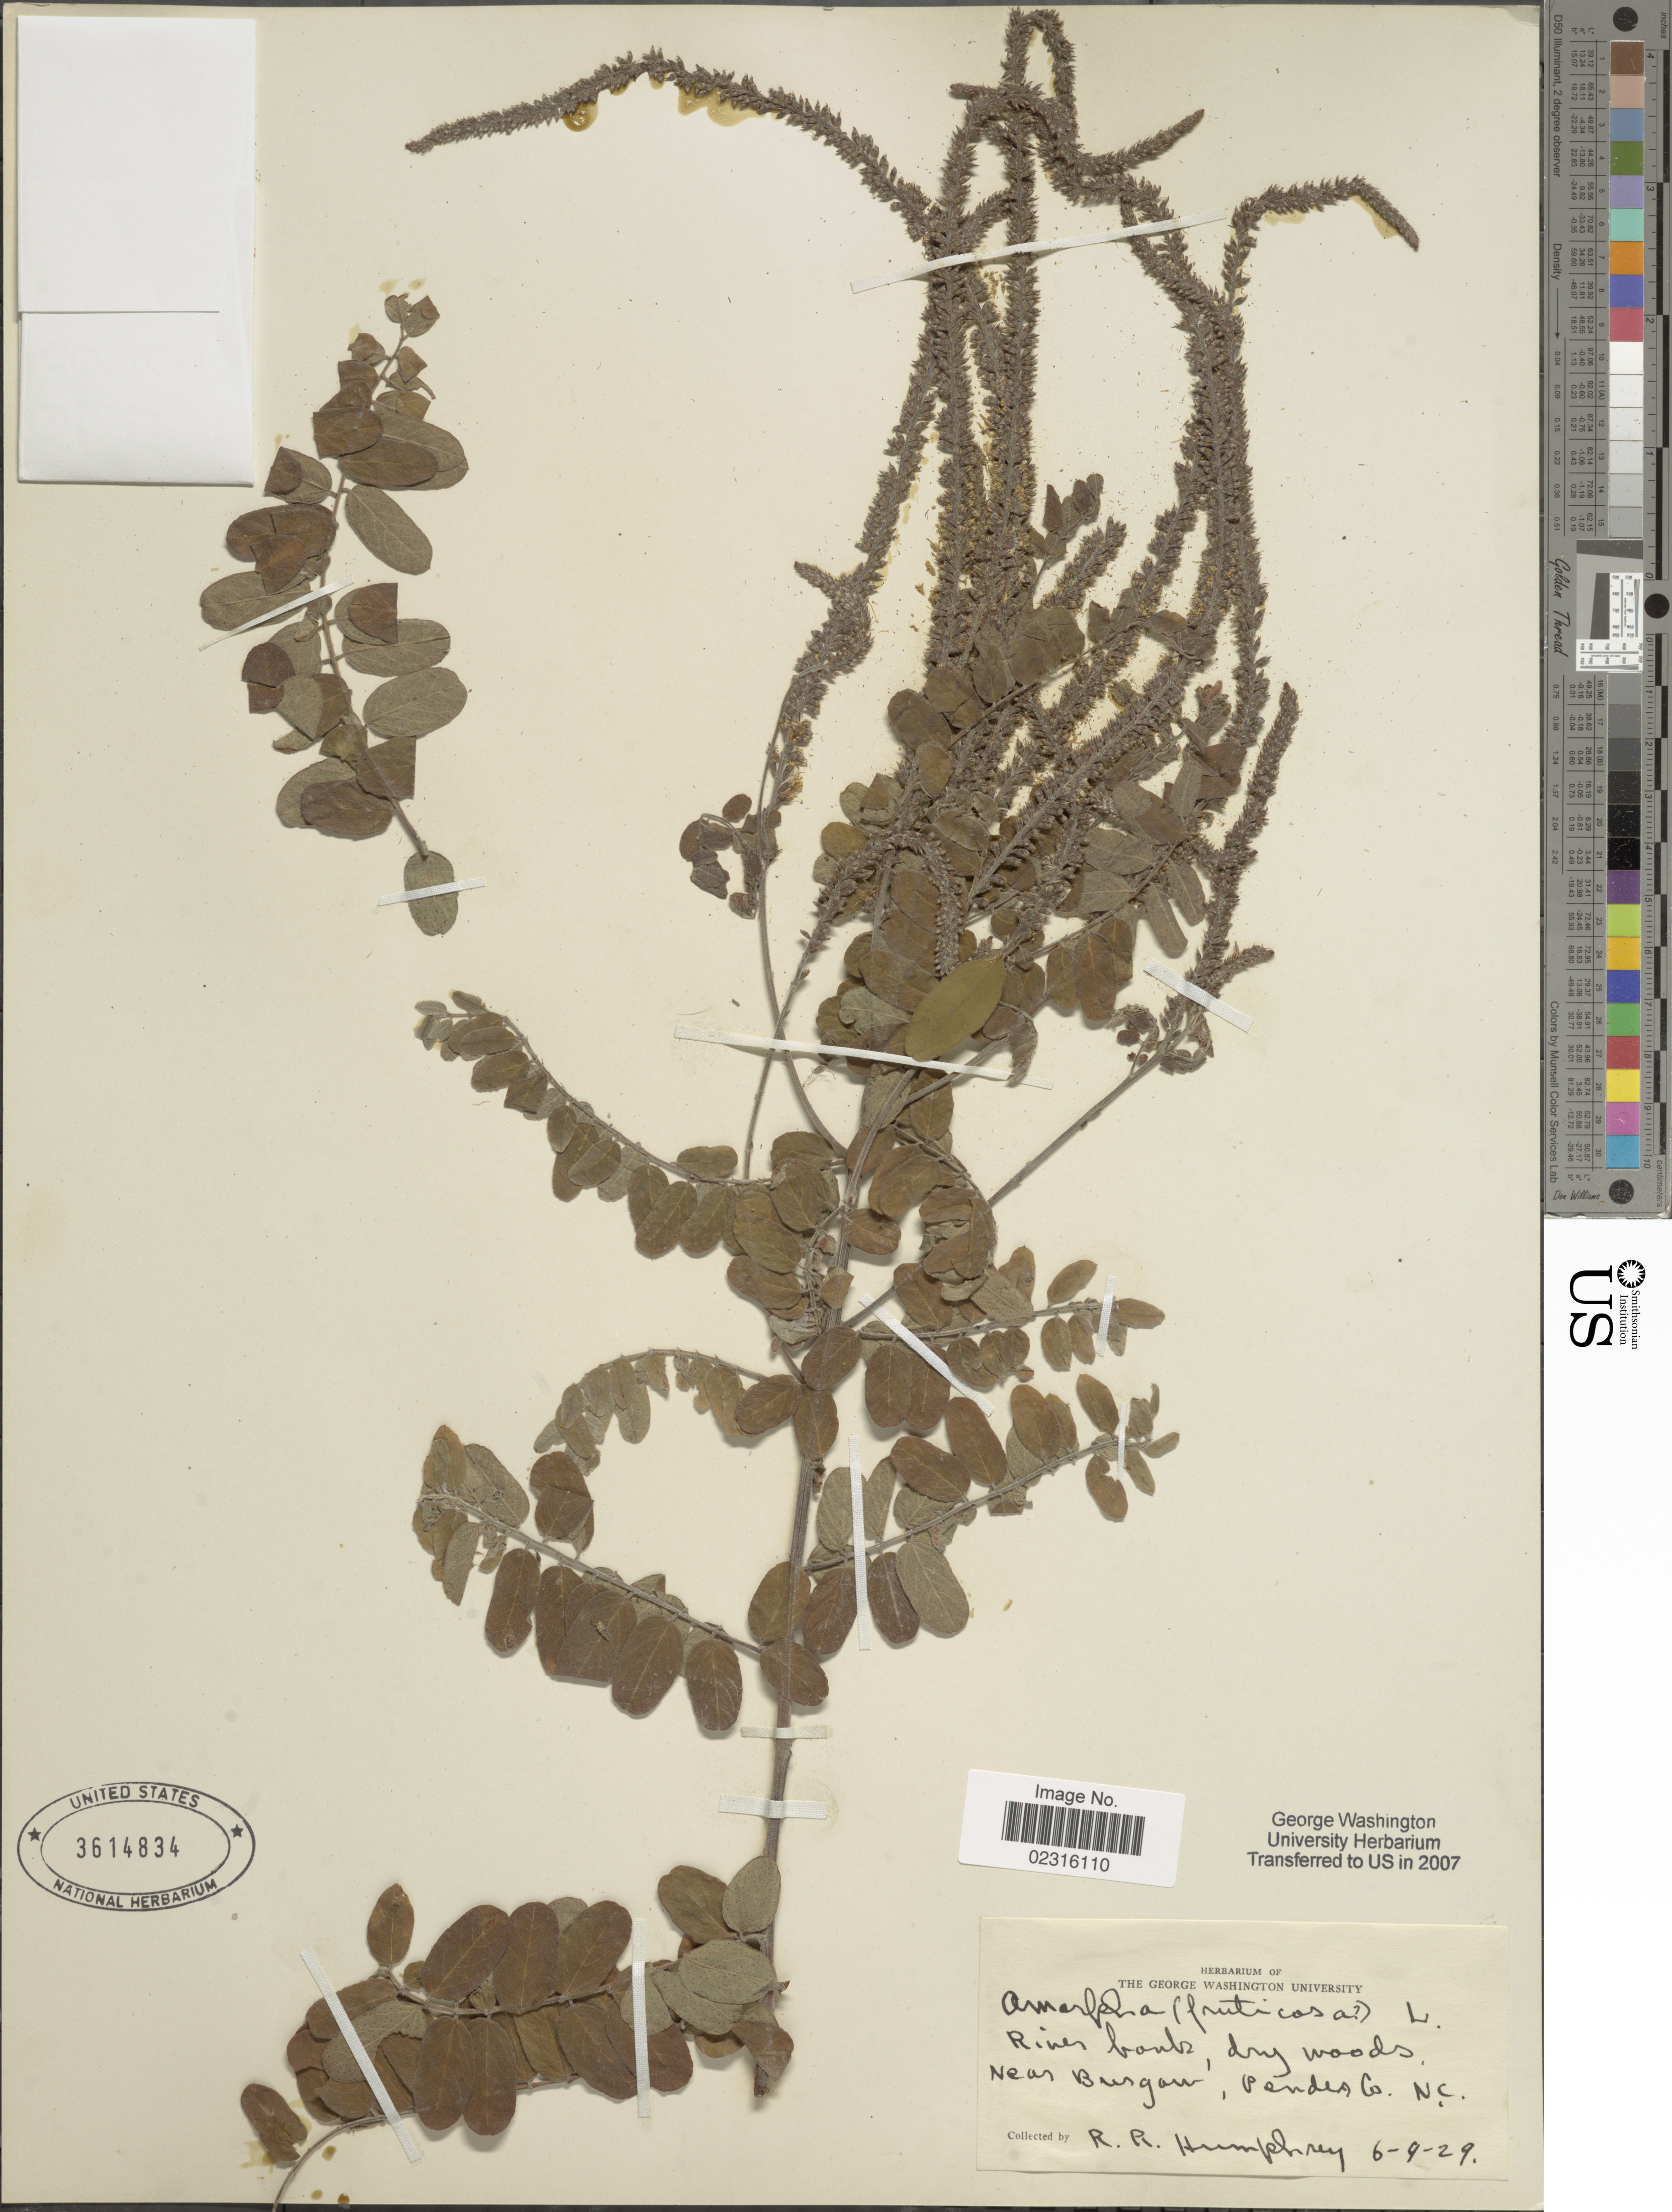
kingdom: Plantae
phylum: Tracheophyta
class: Magnoliopsida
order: Fabales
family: Fabaceae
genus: Amorpha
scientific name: Amorpha fruticosa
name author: L.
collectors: R. Humphrey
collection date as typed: Transcribed d/m/y: 9/6/29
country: United States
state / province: North Carolina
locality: River banks, dry woods, near Burgow, Pendes Co.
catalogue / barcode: US 3614834